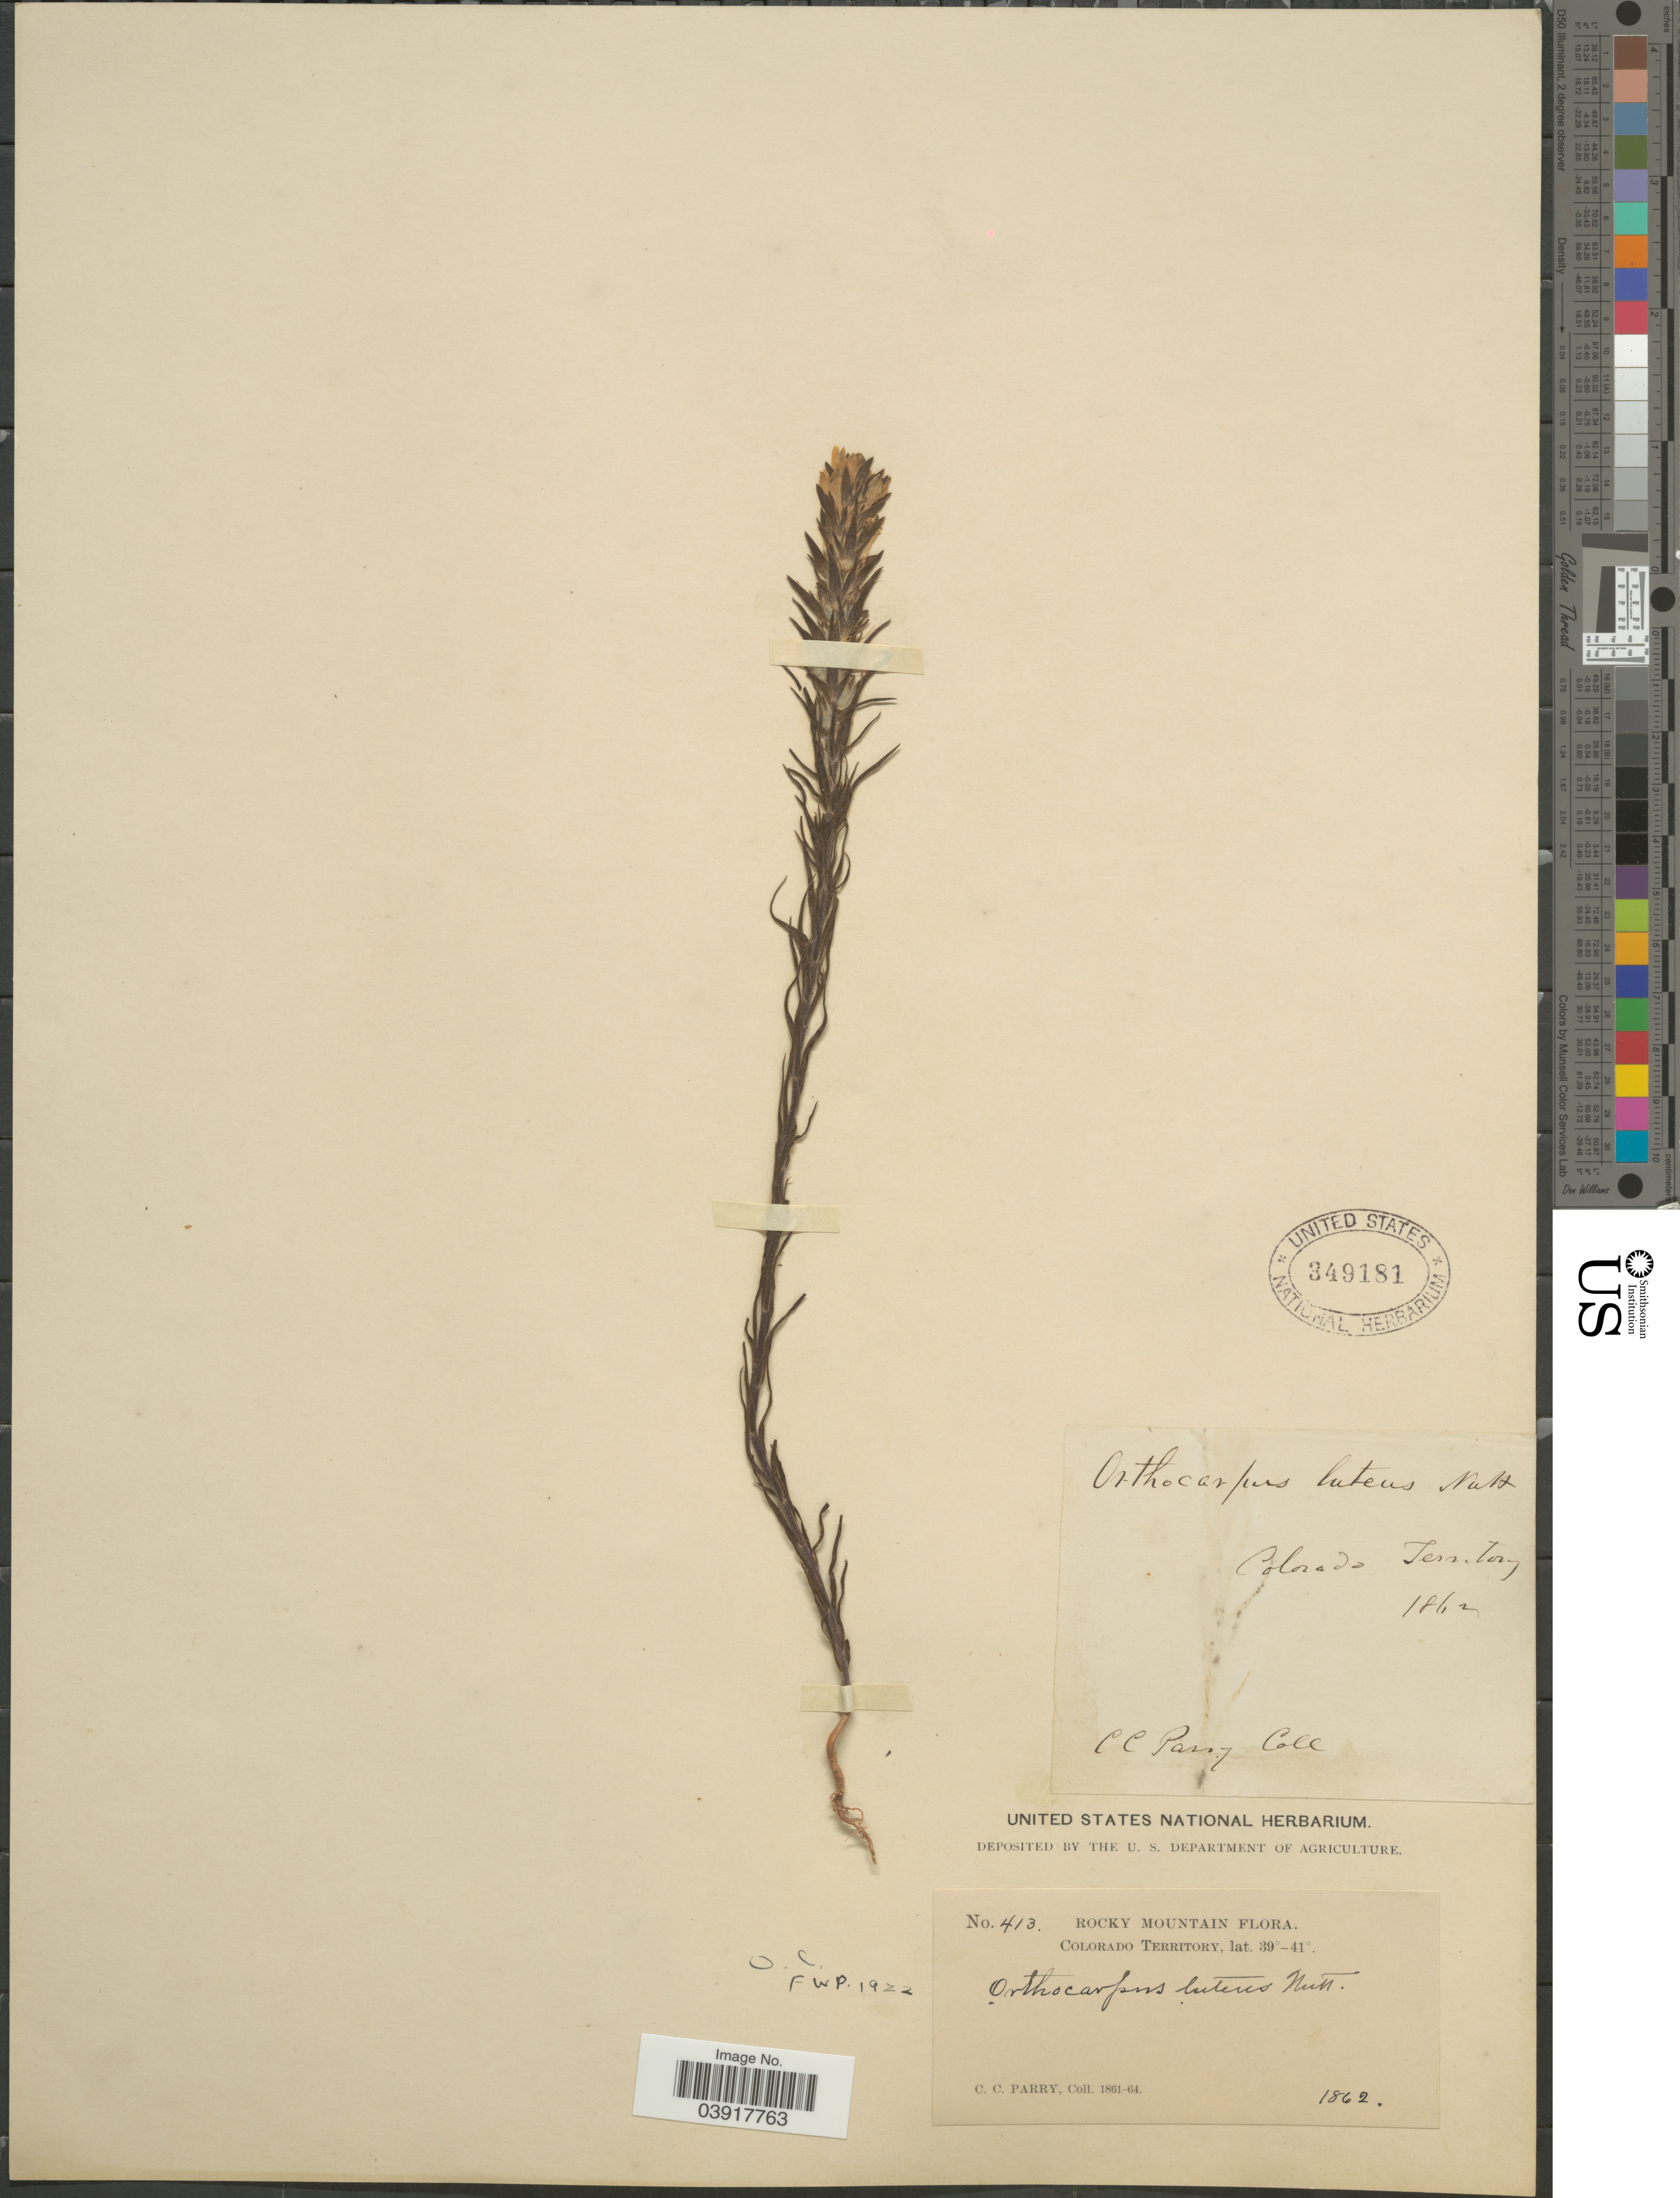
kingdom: Plantae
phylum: Tracheophyta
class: Magnoliopsida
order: Lamiales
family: Orobanchaceae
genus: Orthocarpus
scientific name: Orthocarpus luteus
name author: Nutt.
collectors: C. C. Parry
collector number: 413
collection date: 1862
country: United States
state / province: Colorado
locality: Rocky Mountain. Colorado Territory.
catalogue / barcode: US 349181